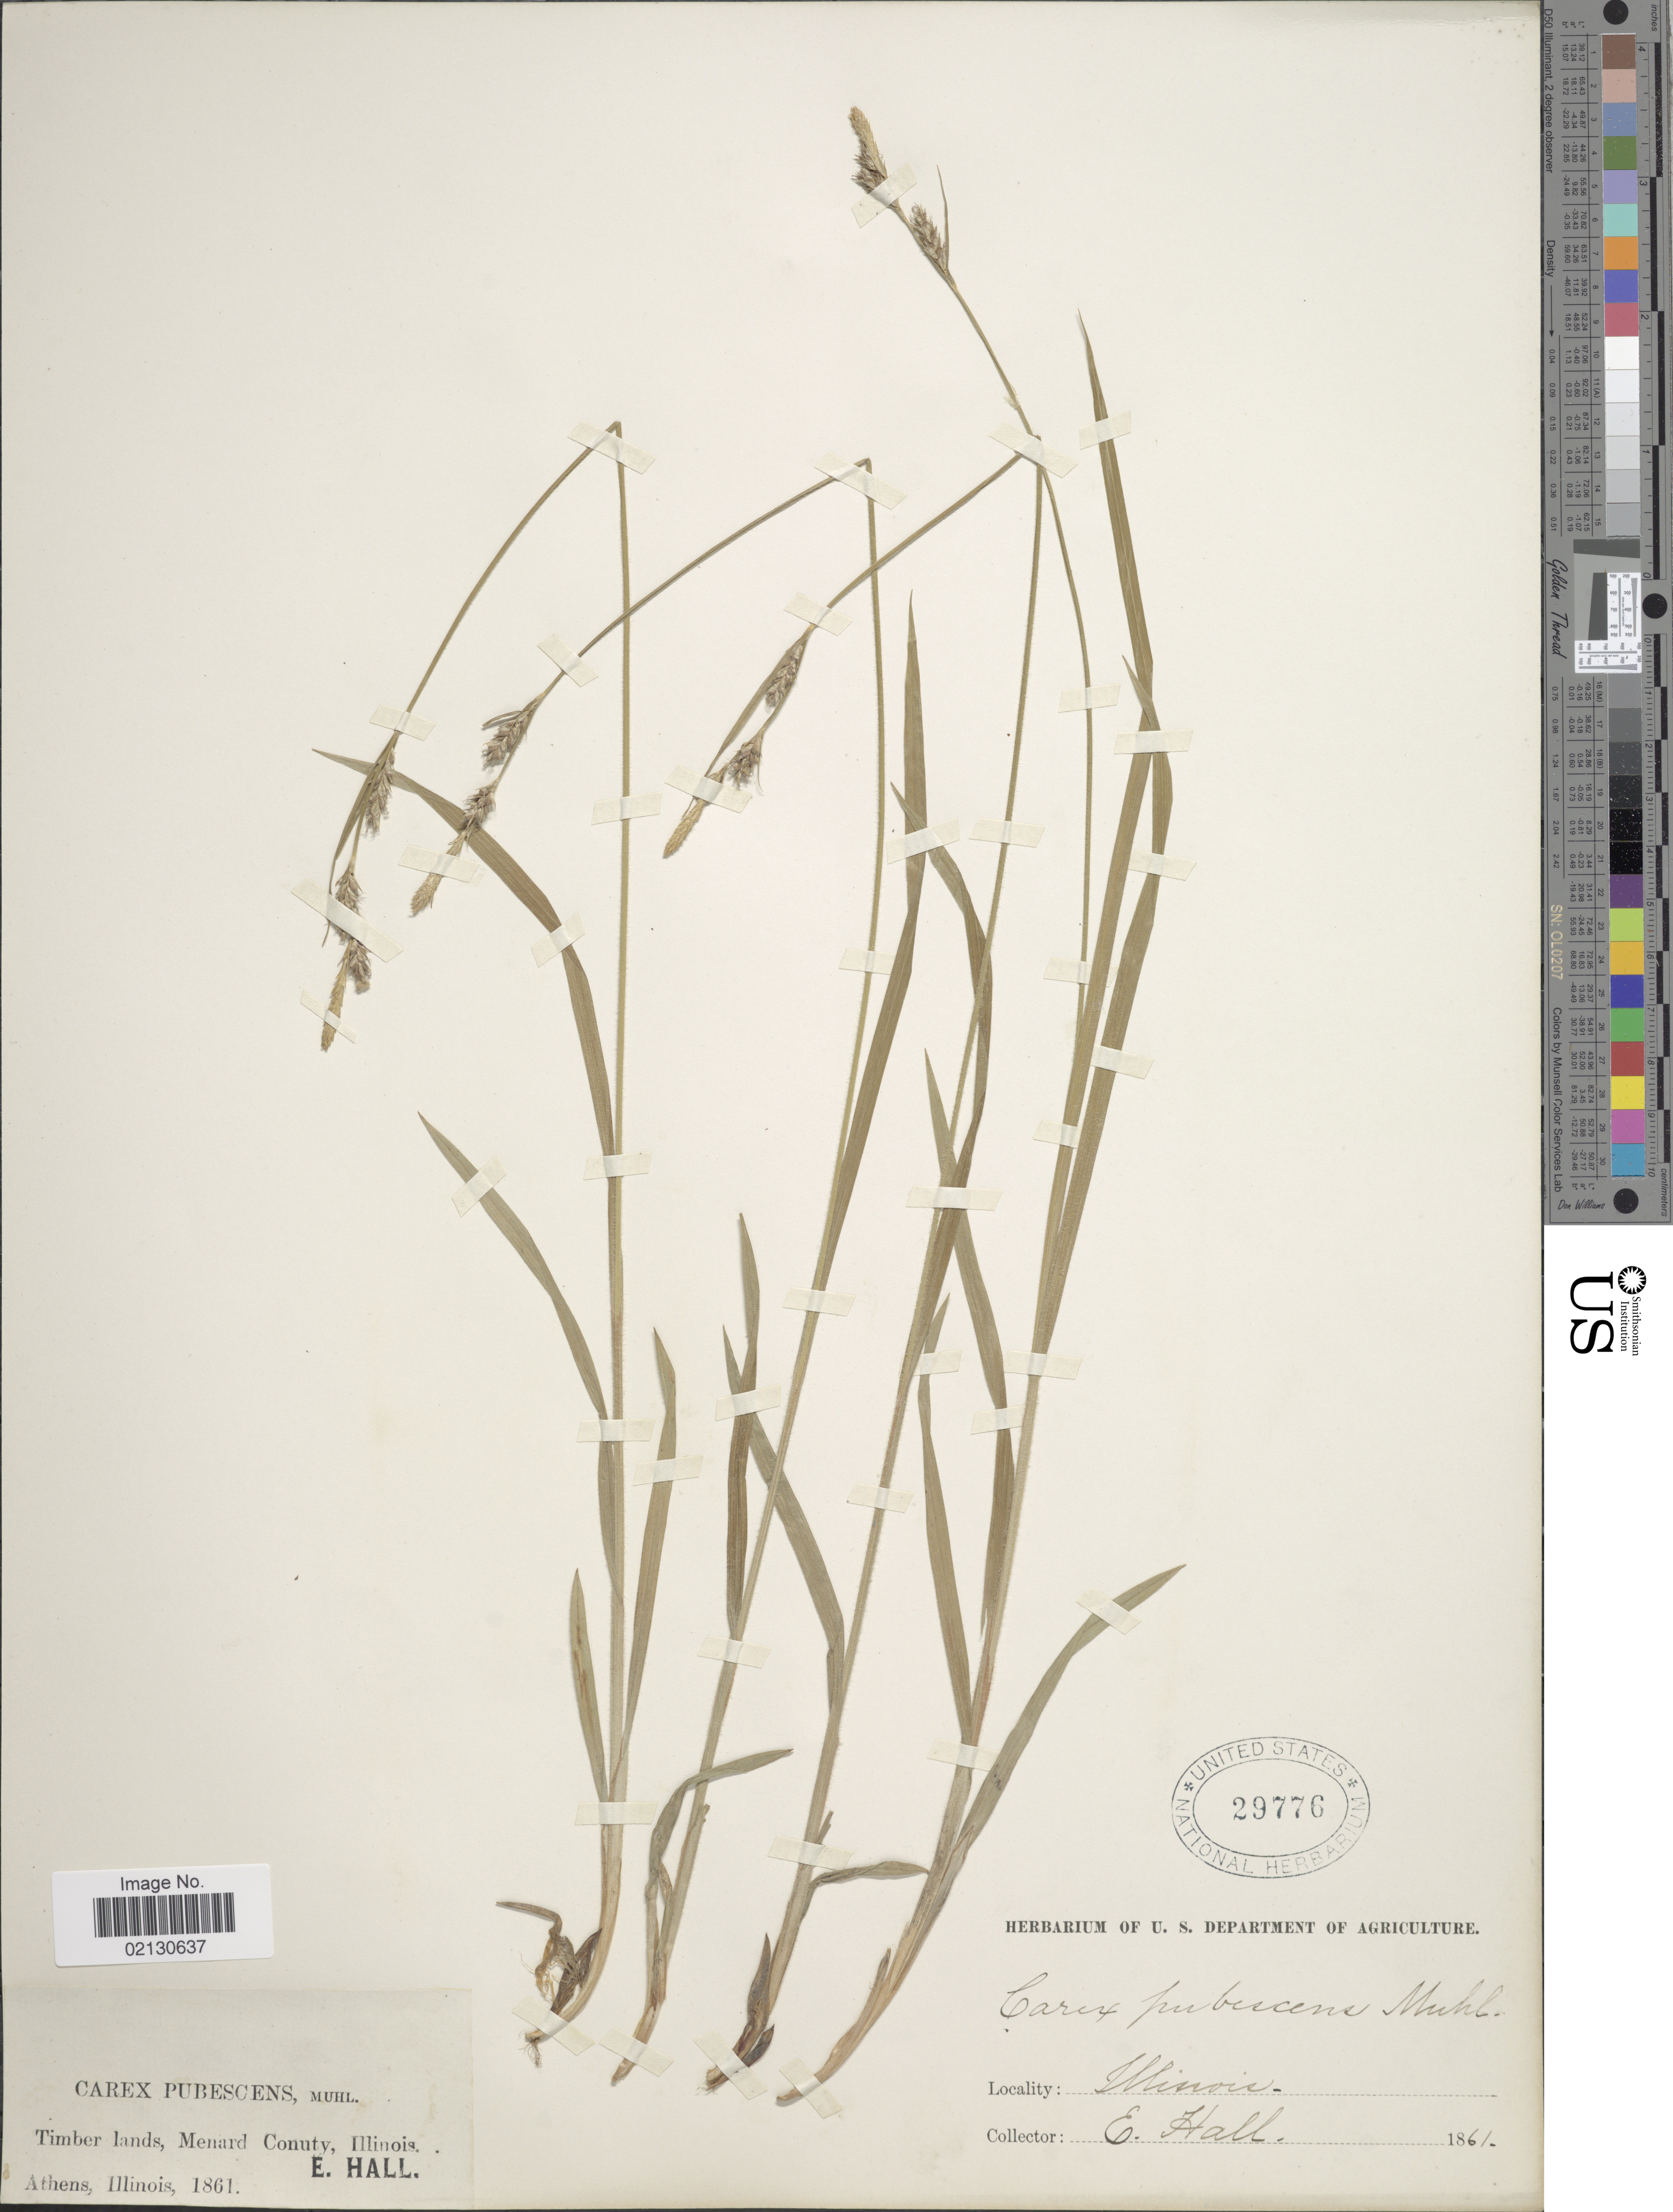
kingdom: Plantae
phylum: Tracheophyta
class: Liliopsida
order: Poales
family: Cyperaceae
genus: Carex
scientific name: Carex hirtifolia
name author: Mack.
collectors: E. Hall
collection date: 1861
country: United States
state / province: Illinois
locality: Timber lands, Menard County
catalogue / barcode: US 29776